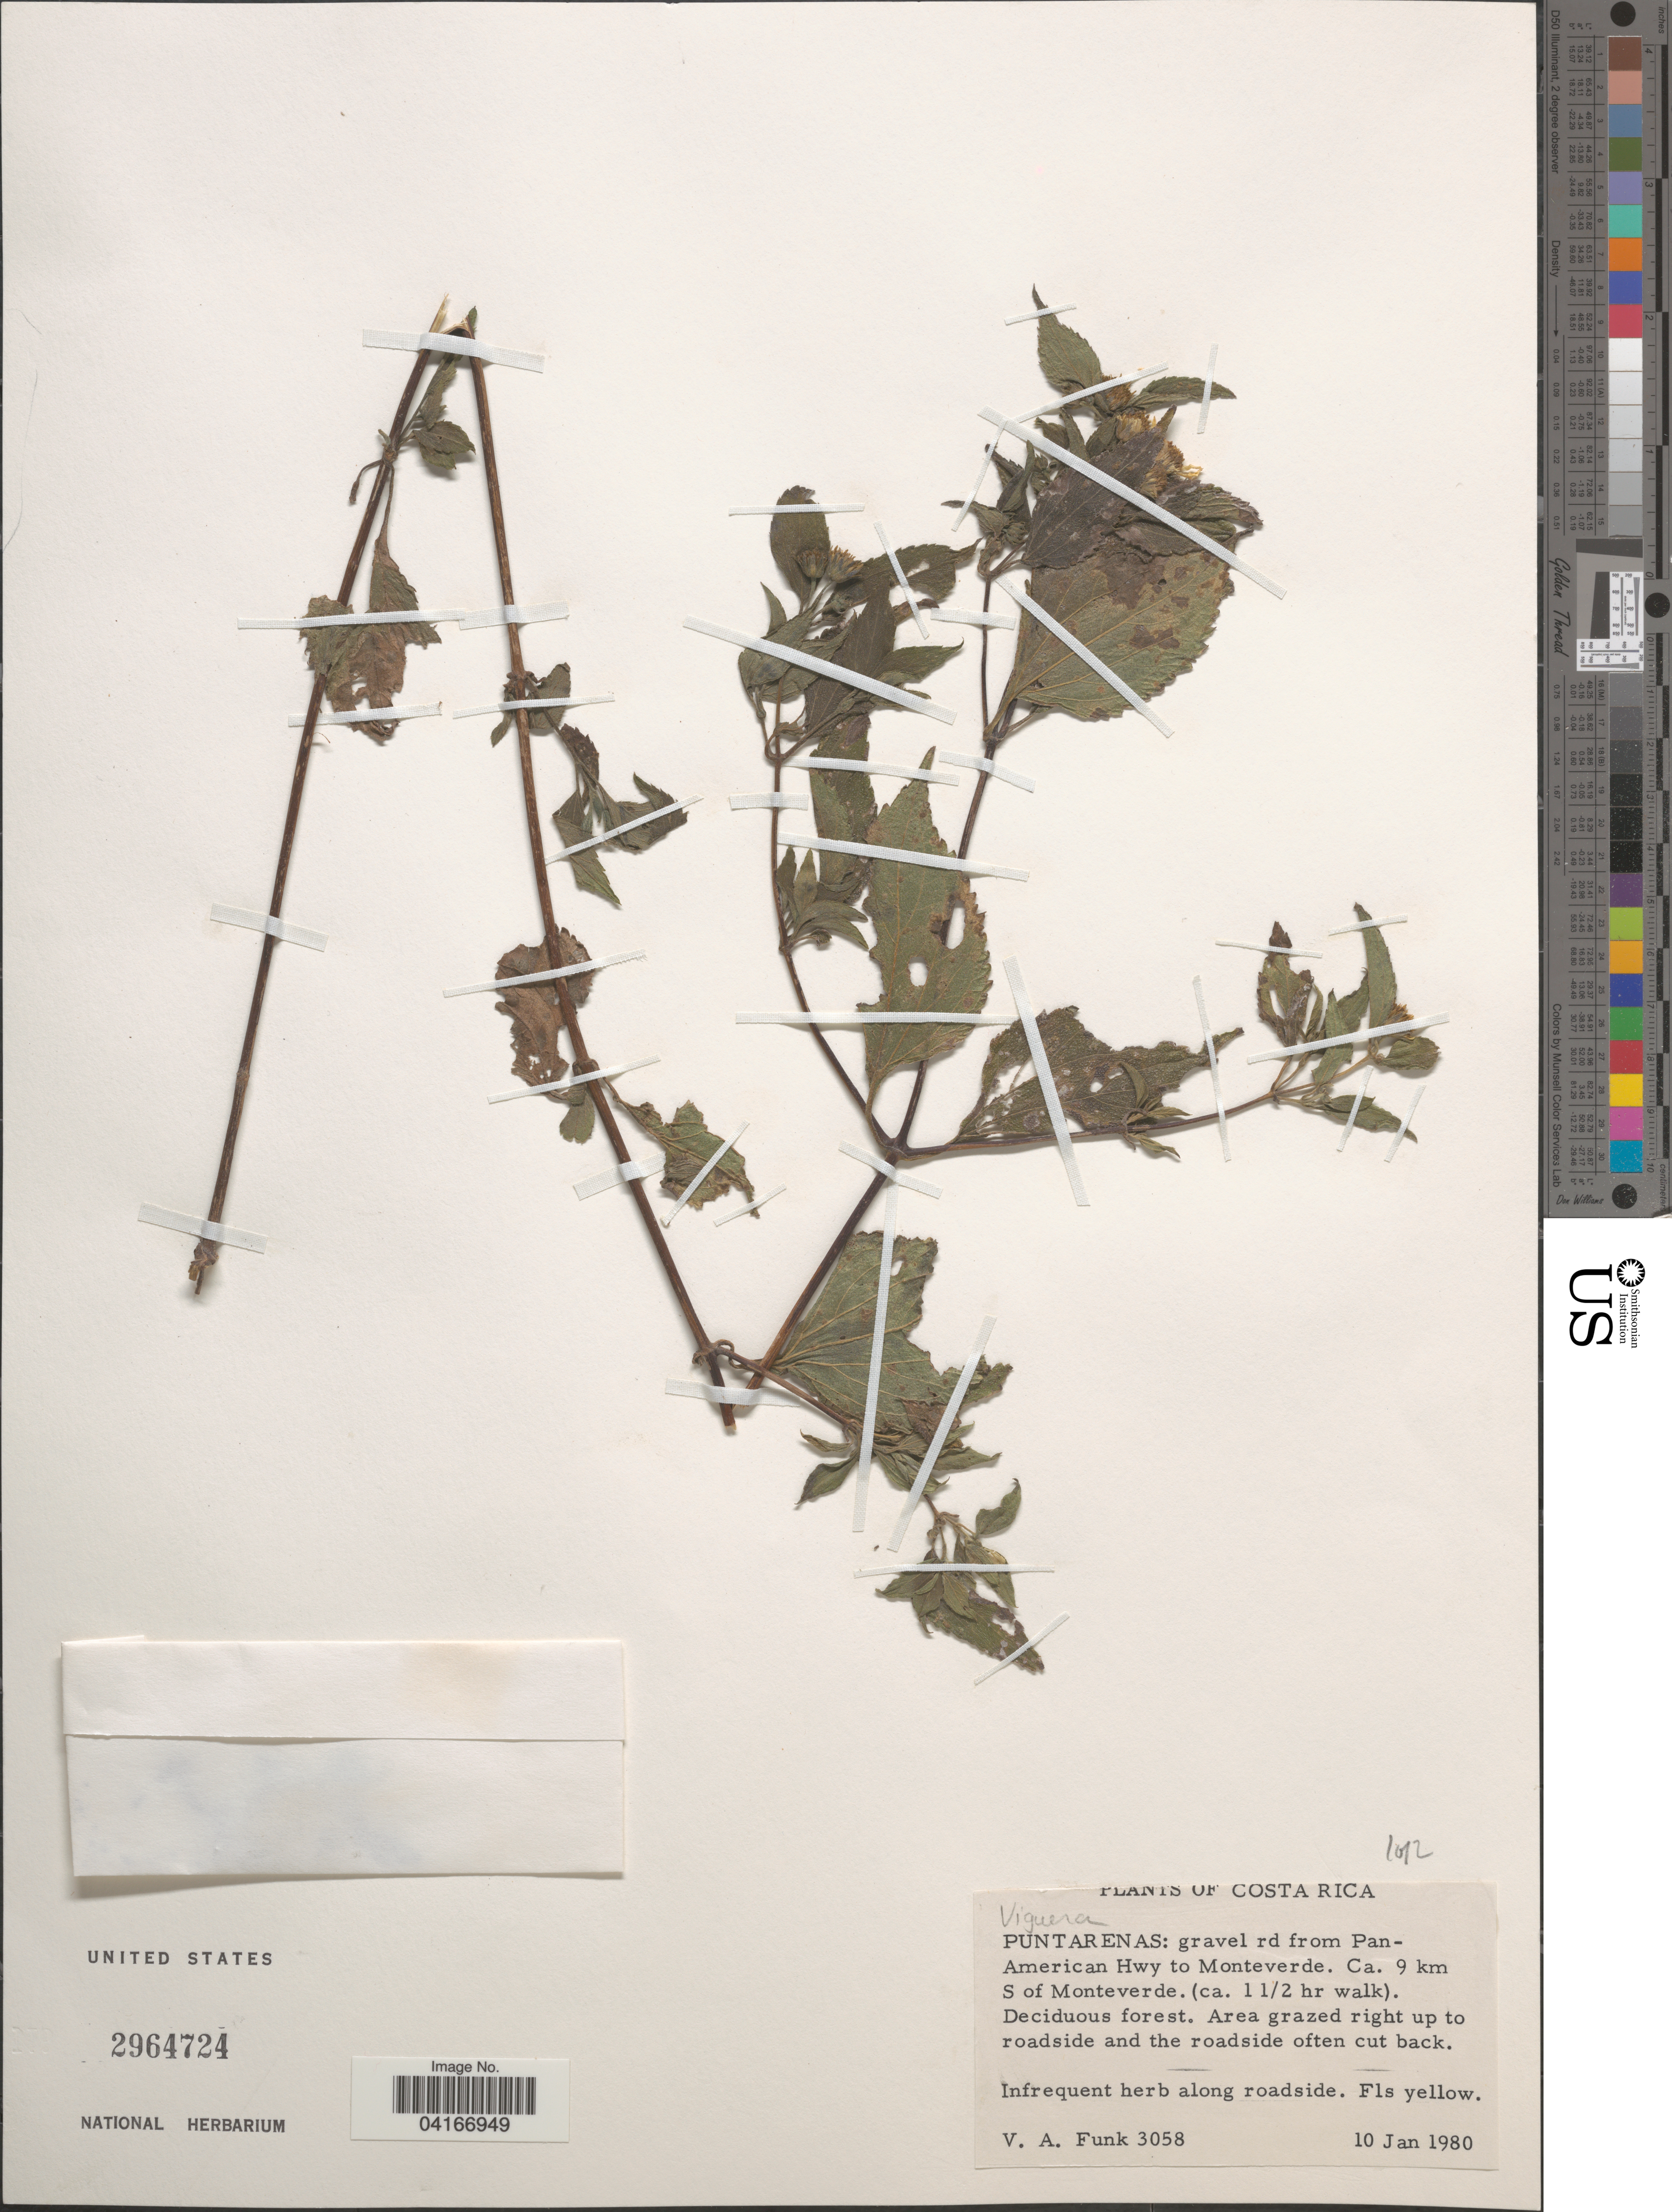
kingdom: Plantae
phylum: Tracheophyta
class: Magnoliopsida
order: Asterales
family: Asteraceae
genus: Viguiera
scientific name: Viguiera sp.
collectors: V. Funk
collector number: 3058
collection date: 1980-01-10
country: Costa Rica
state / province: Puntarenas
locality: Gravel rd from Pan-American Hwy to Monteverde. Ca. 9 km S of Monteverde. (ca. 1 1/2 hr walk).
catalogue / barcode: US 2964724